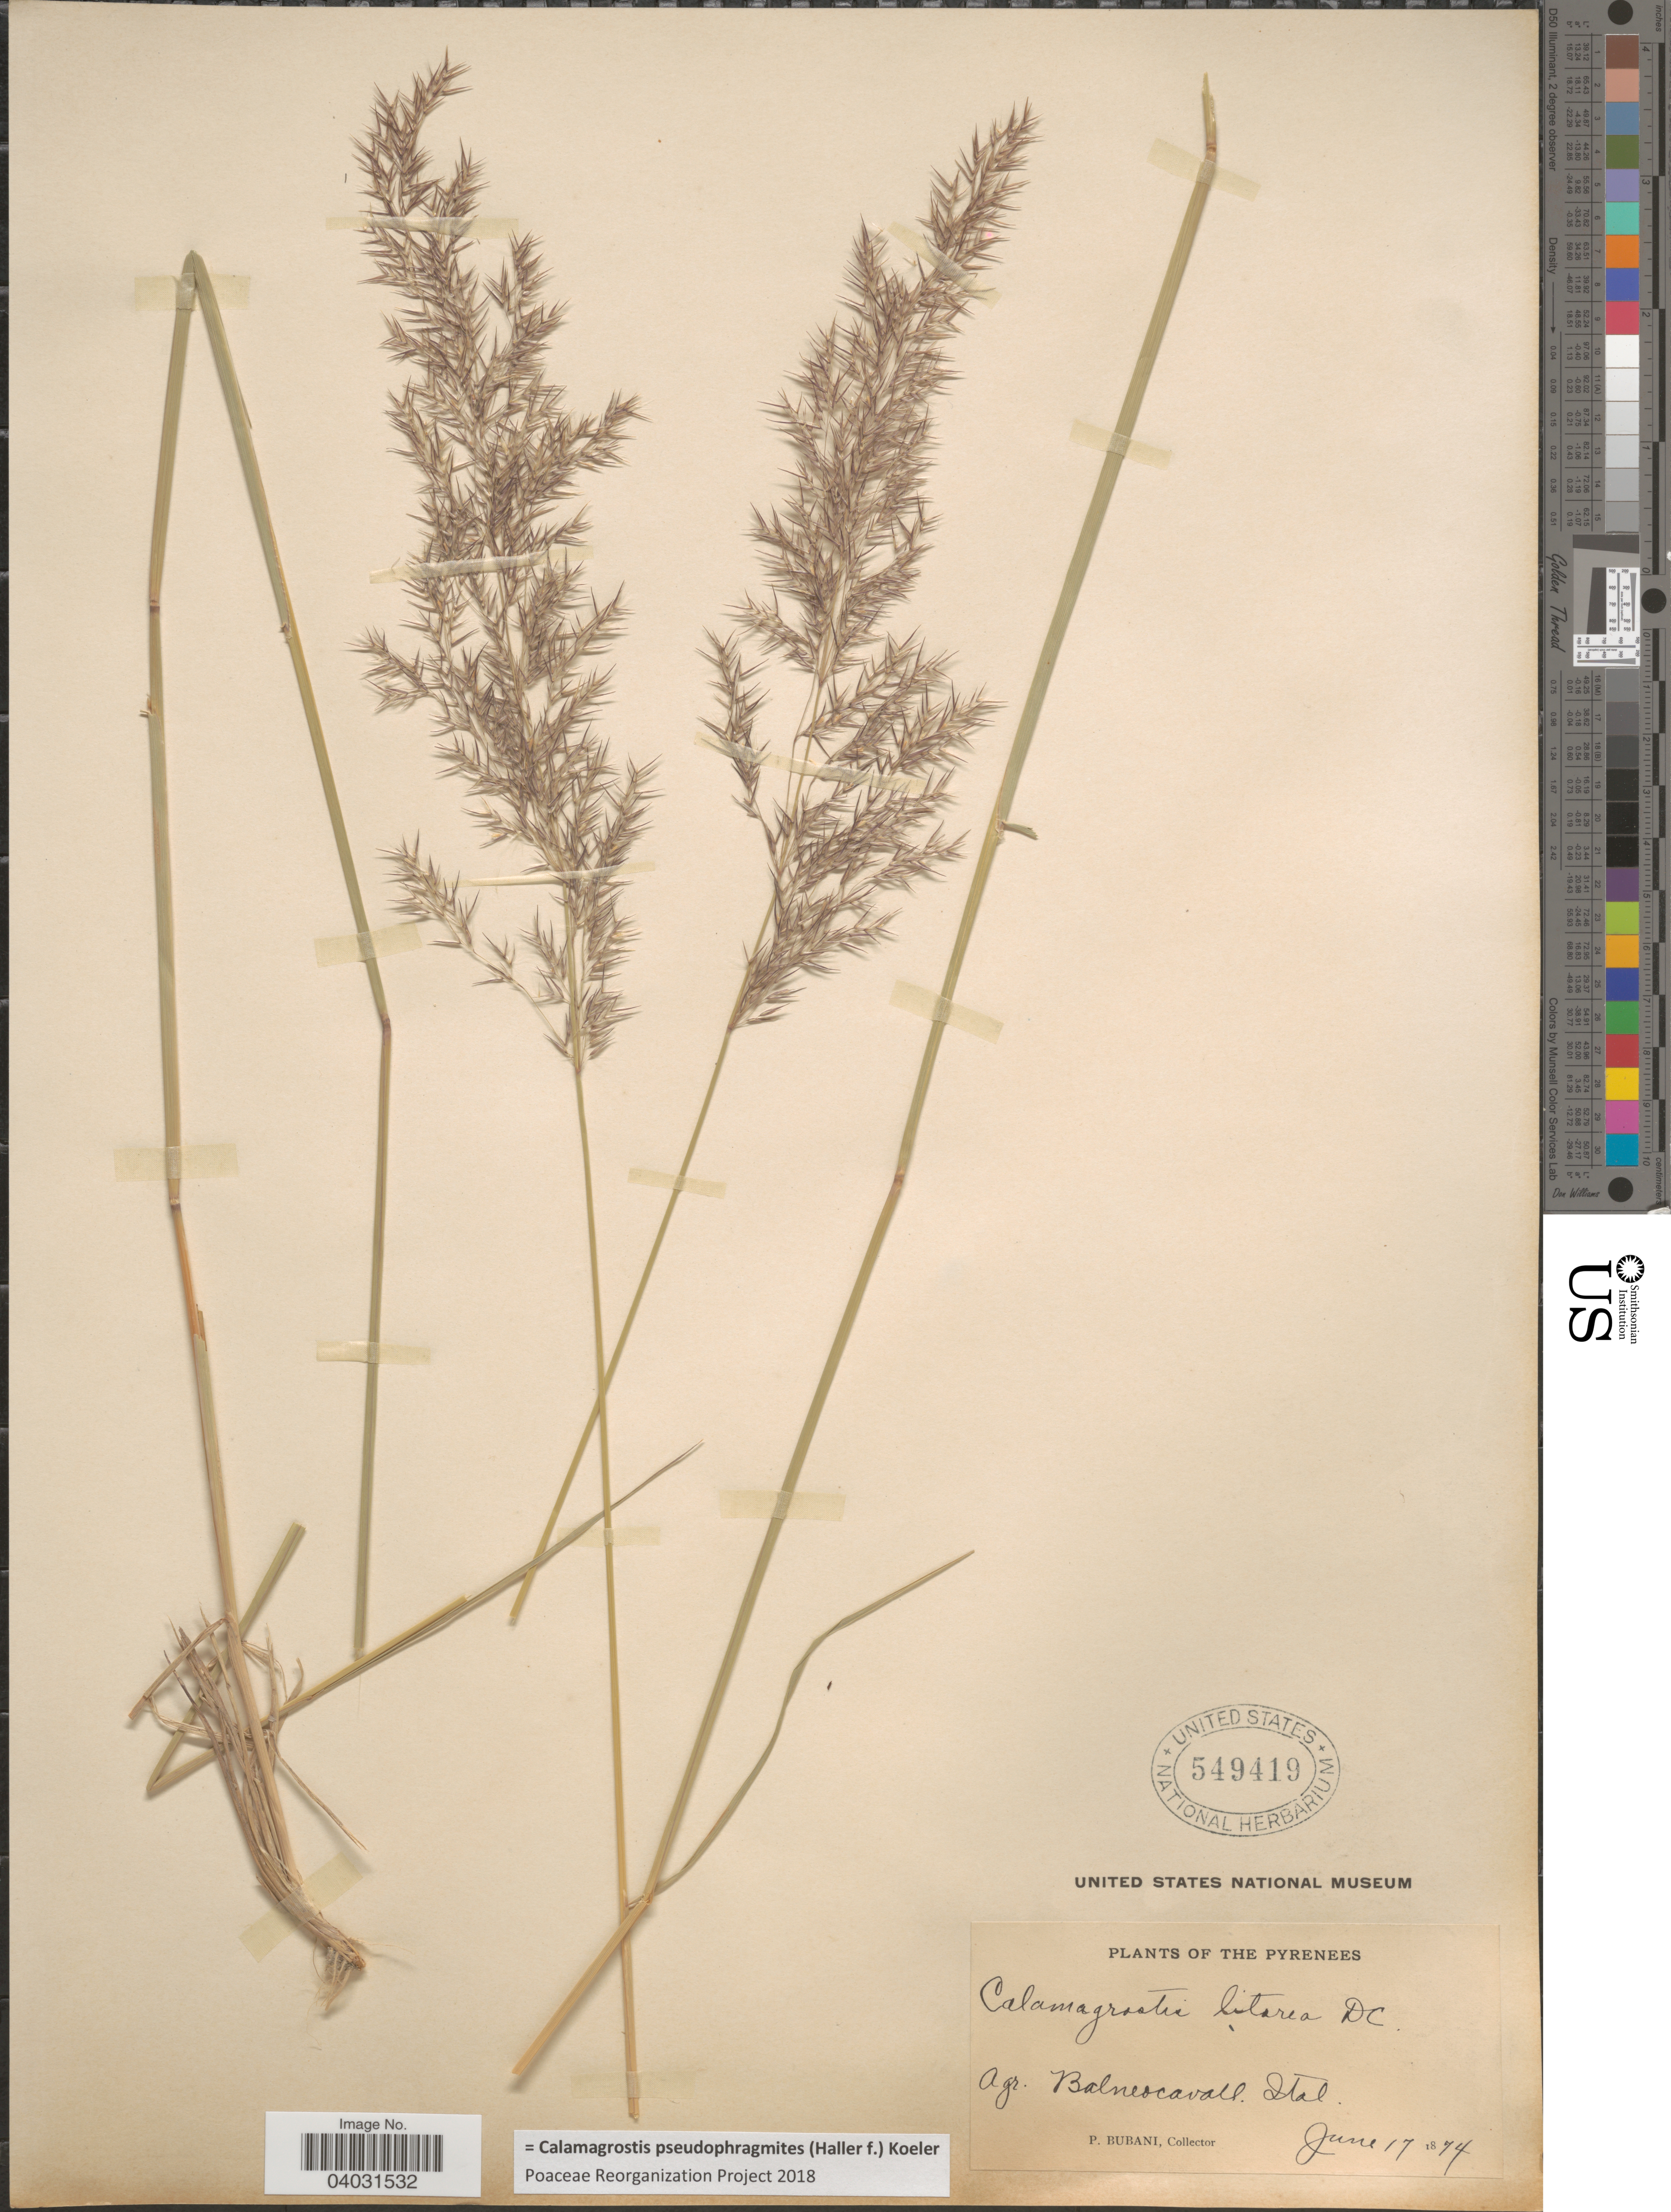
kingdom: Plantae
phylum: Tracheophyta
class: Liliopsida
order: Poales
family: Poaceae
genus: Calamagrostis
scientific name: Calamagrostis pseudophragmites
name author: (Haller f.) Koeler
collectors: P. Bubani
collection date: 1874-06-17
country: Italy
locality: The Pyrenees. Agr. Balneocavall. Ital.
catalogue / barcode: US 549419